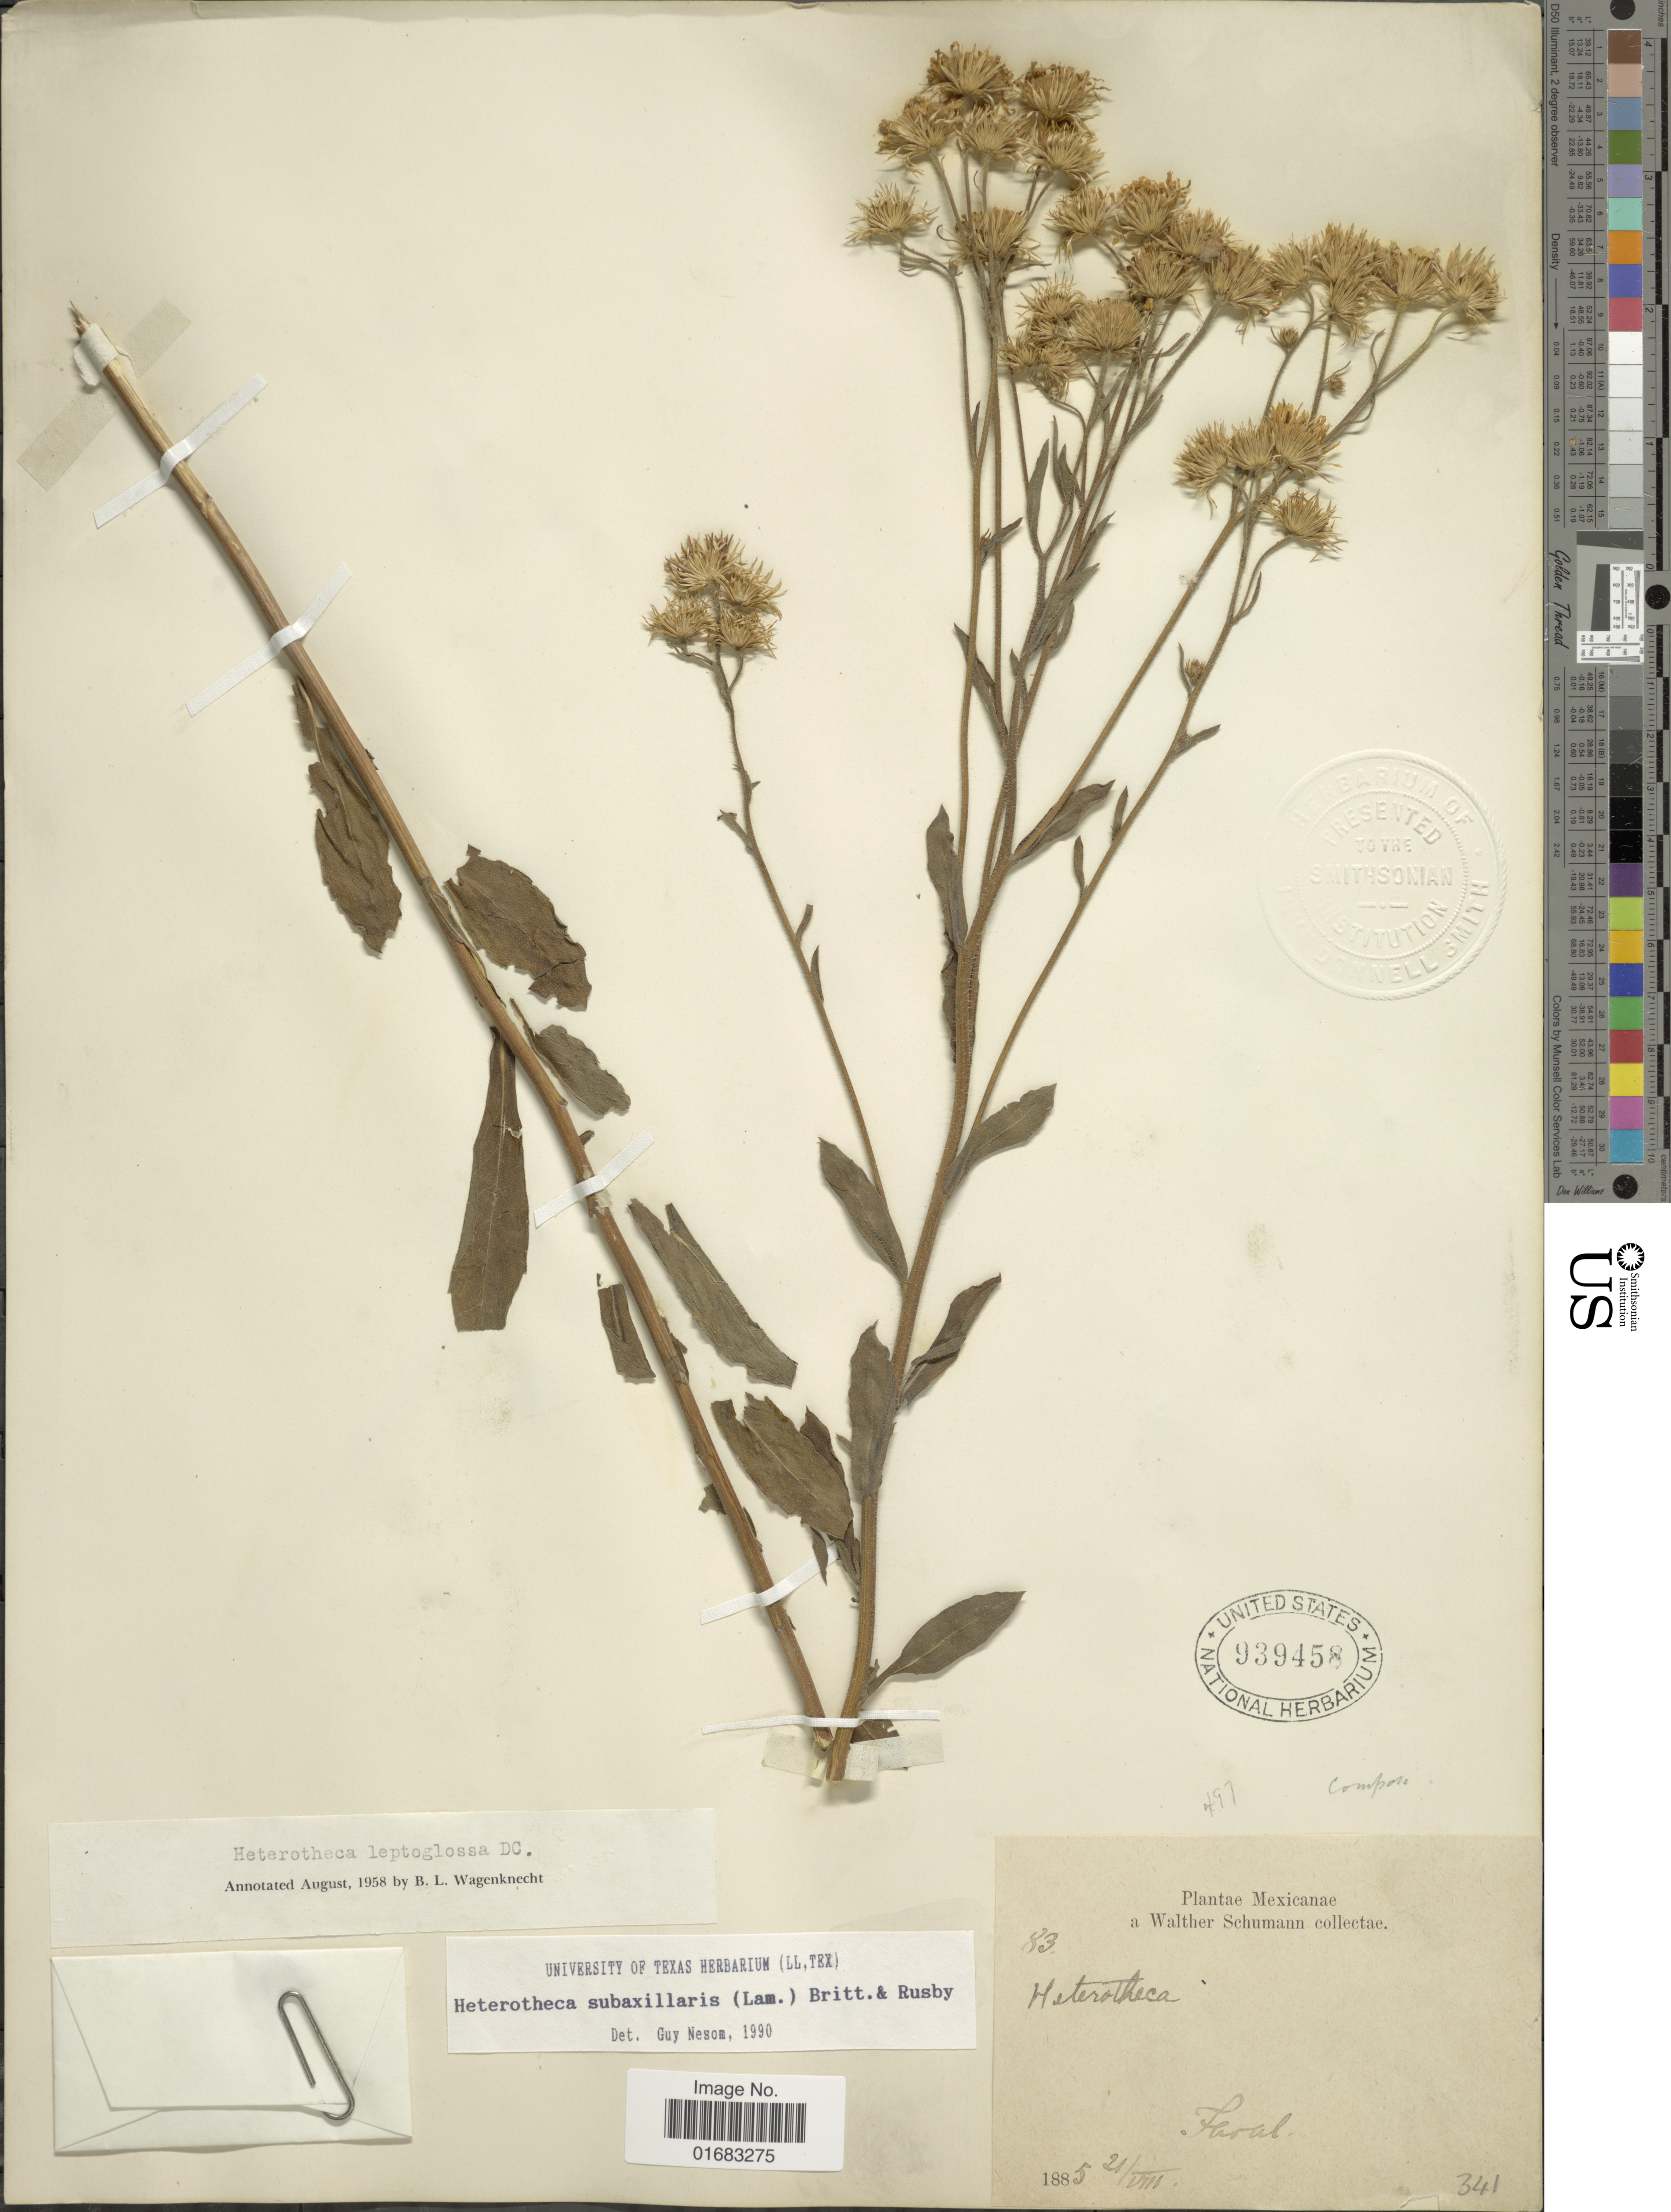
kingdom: Plantae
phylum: Tracheophyta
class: Magnoliopsida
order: Asterales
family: Asteraceae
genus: Heterotheca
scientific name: Heterotheca subaxillaris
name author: (Lam.) Britton & Rusby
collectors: W. Schumann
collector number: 83/341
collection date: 1885-08-21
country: Mexico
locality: Mexicanae. Faral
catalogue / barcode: US 939458